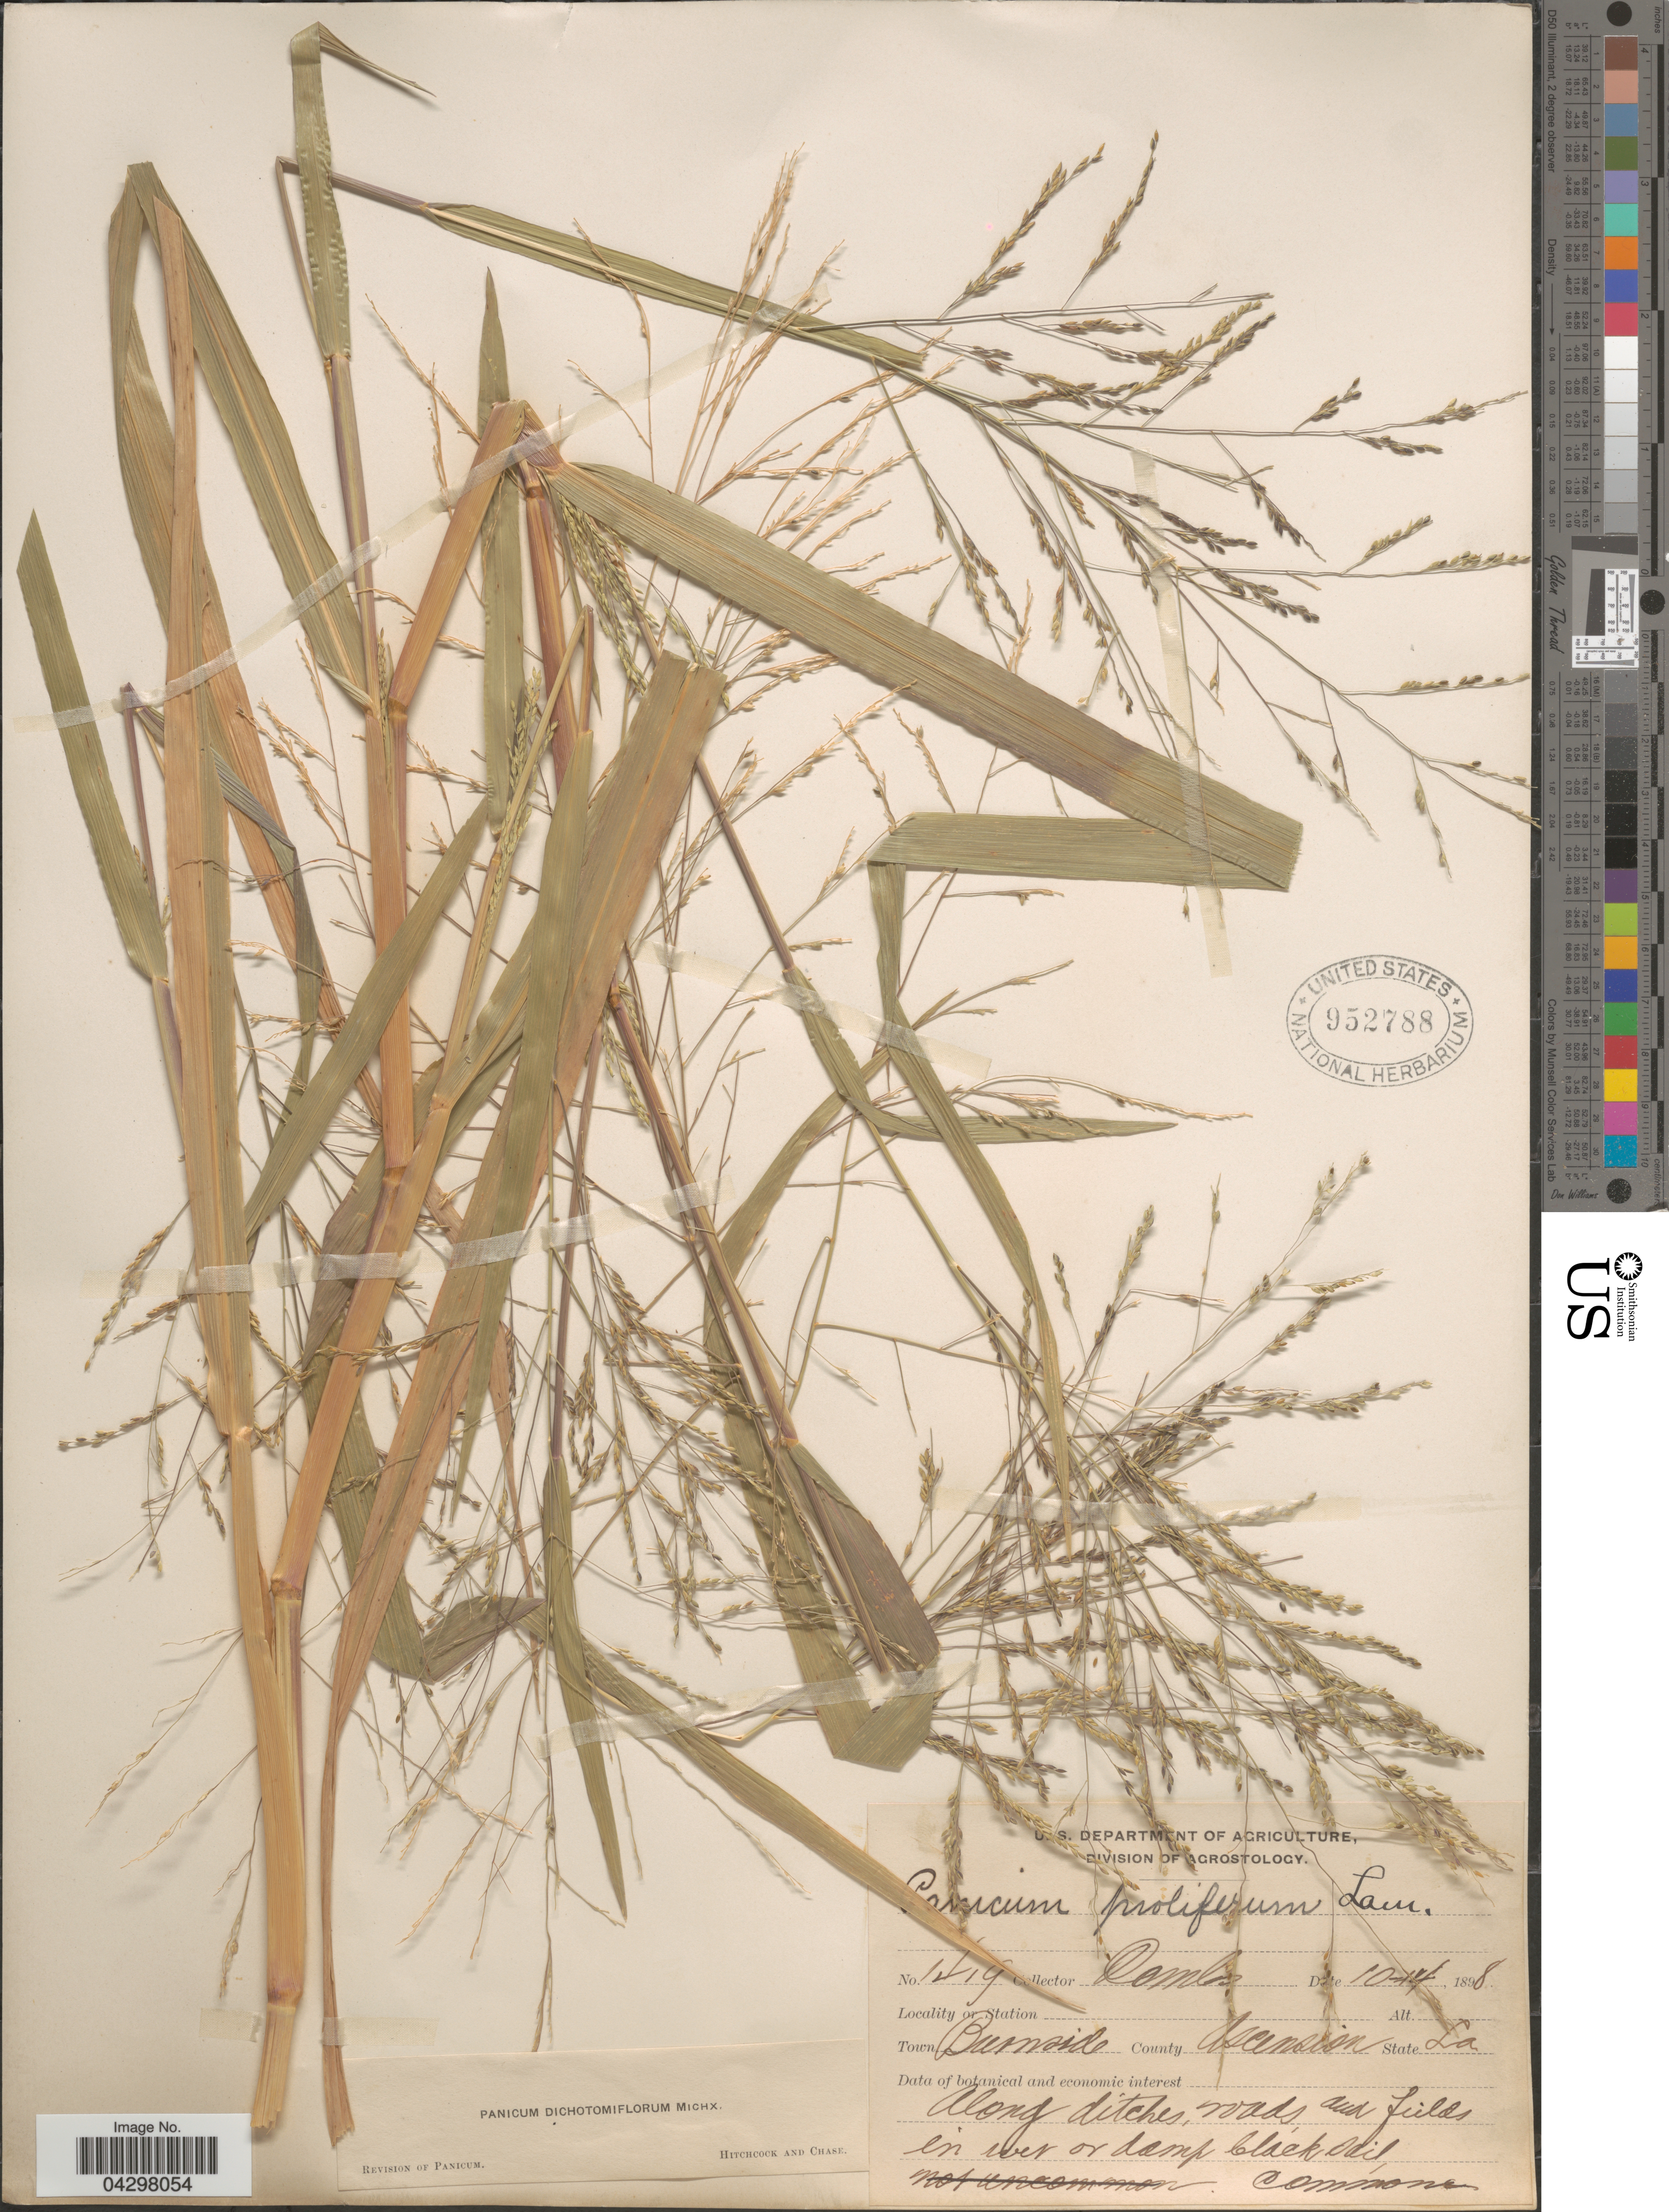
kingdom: Plantae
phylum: Tracheophyta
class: Liliopsida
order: Poales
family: Poaceae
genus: Panicum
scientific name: Panicum dichotomiflorum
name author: Michx.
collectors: -. Combs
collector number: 1419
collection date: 1898-10-14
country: United States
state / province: Louisiana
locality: Town Burnside. County Ascension.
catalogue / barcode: US 952788